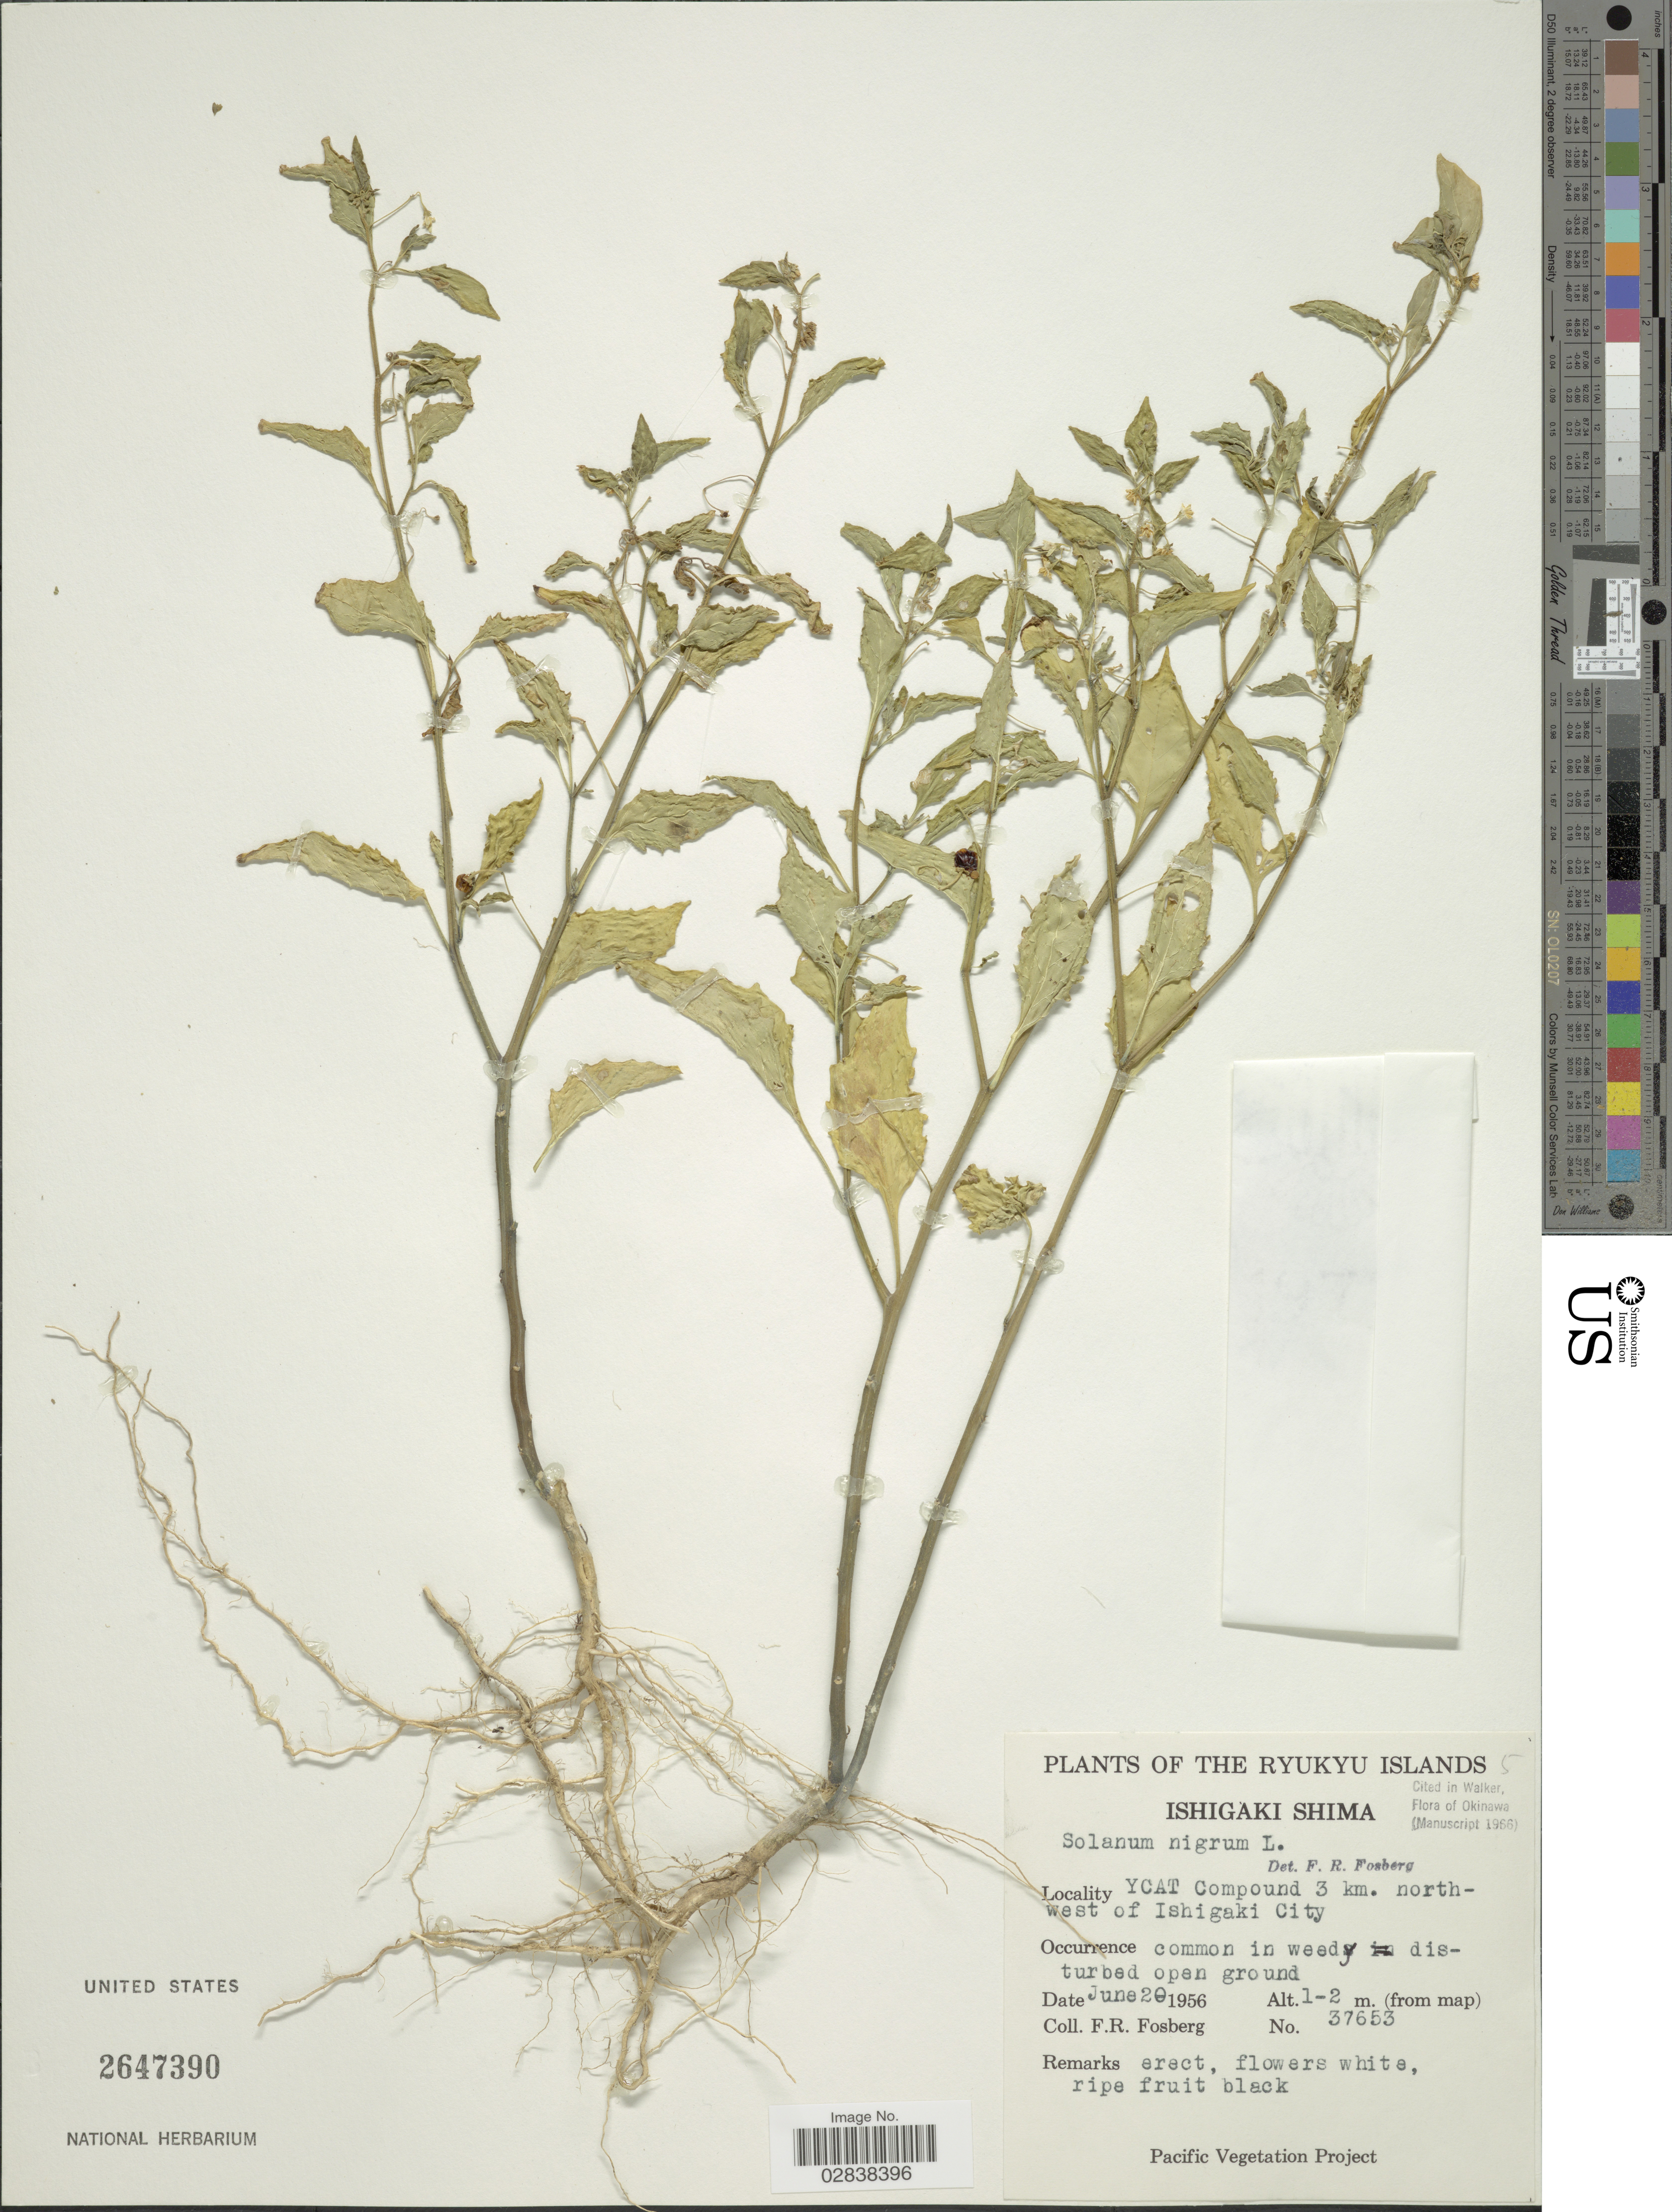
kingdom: Plantae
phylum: Tracheophyta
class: Magnoliopsida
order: Solanales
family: Solanaceae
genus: Solanum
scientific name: Solanum nigrum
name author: L.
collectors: F. R. Fosberg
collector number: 37653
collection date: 1956-06-20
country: Japan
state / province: Okinawa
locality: Ryukyu Islands, Ishigaki Shima, YCAT Compound 3 km. northwest of Ishigaki City.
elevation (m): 1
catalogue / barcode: US 2647390